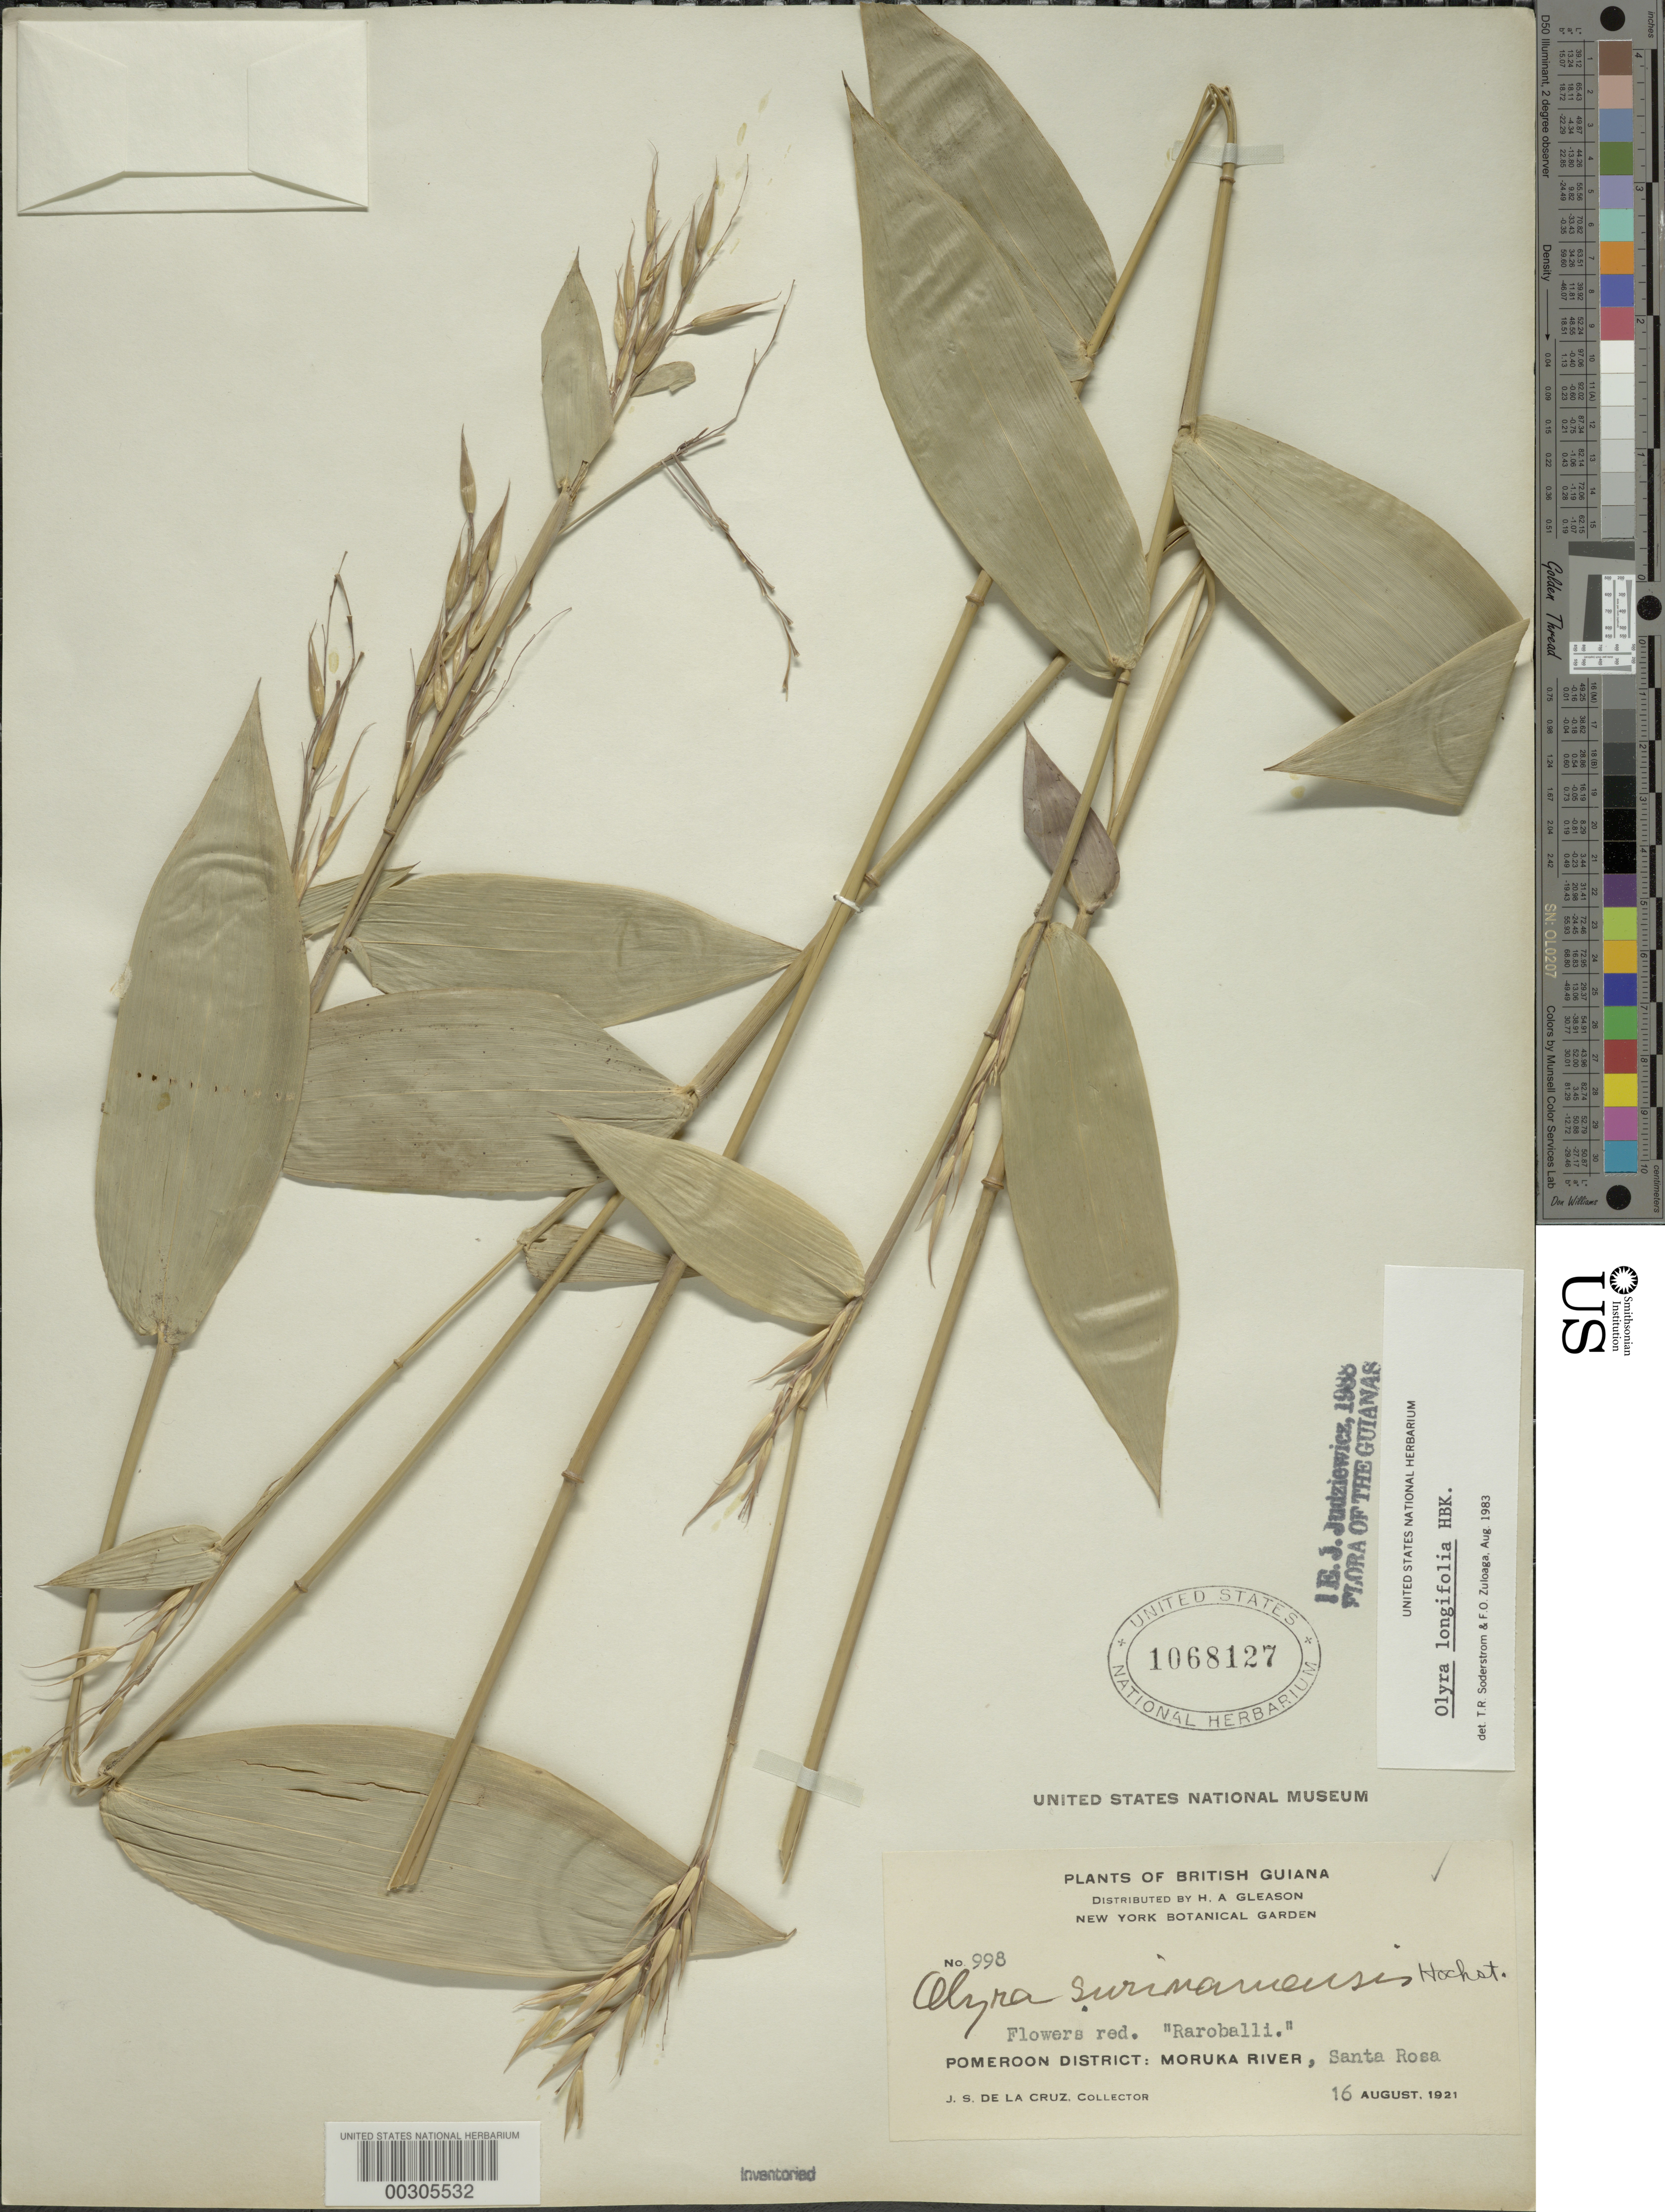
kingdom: Plantae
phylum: Tracheophyta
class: Liliopsida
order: Poales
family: Poaceae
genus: Olyra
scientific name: Olyra longifolia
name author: Kunth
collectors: J. S. de la Cruz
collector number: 998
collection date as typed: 16 Aug 1921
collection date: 1921-08-16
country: Guyana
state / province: Pomeroon-Supenaam (?)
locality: Moruka river, pomeroon dist.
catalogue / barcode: US 1068127